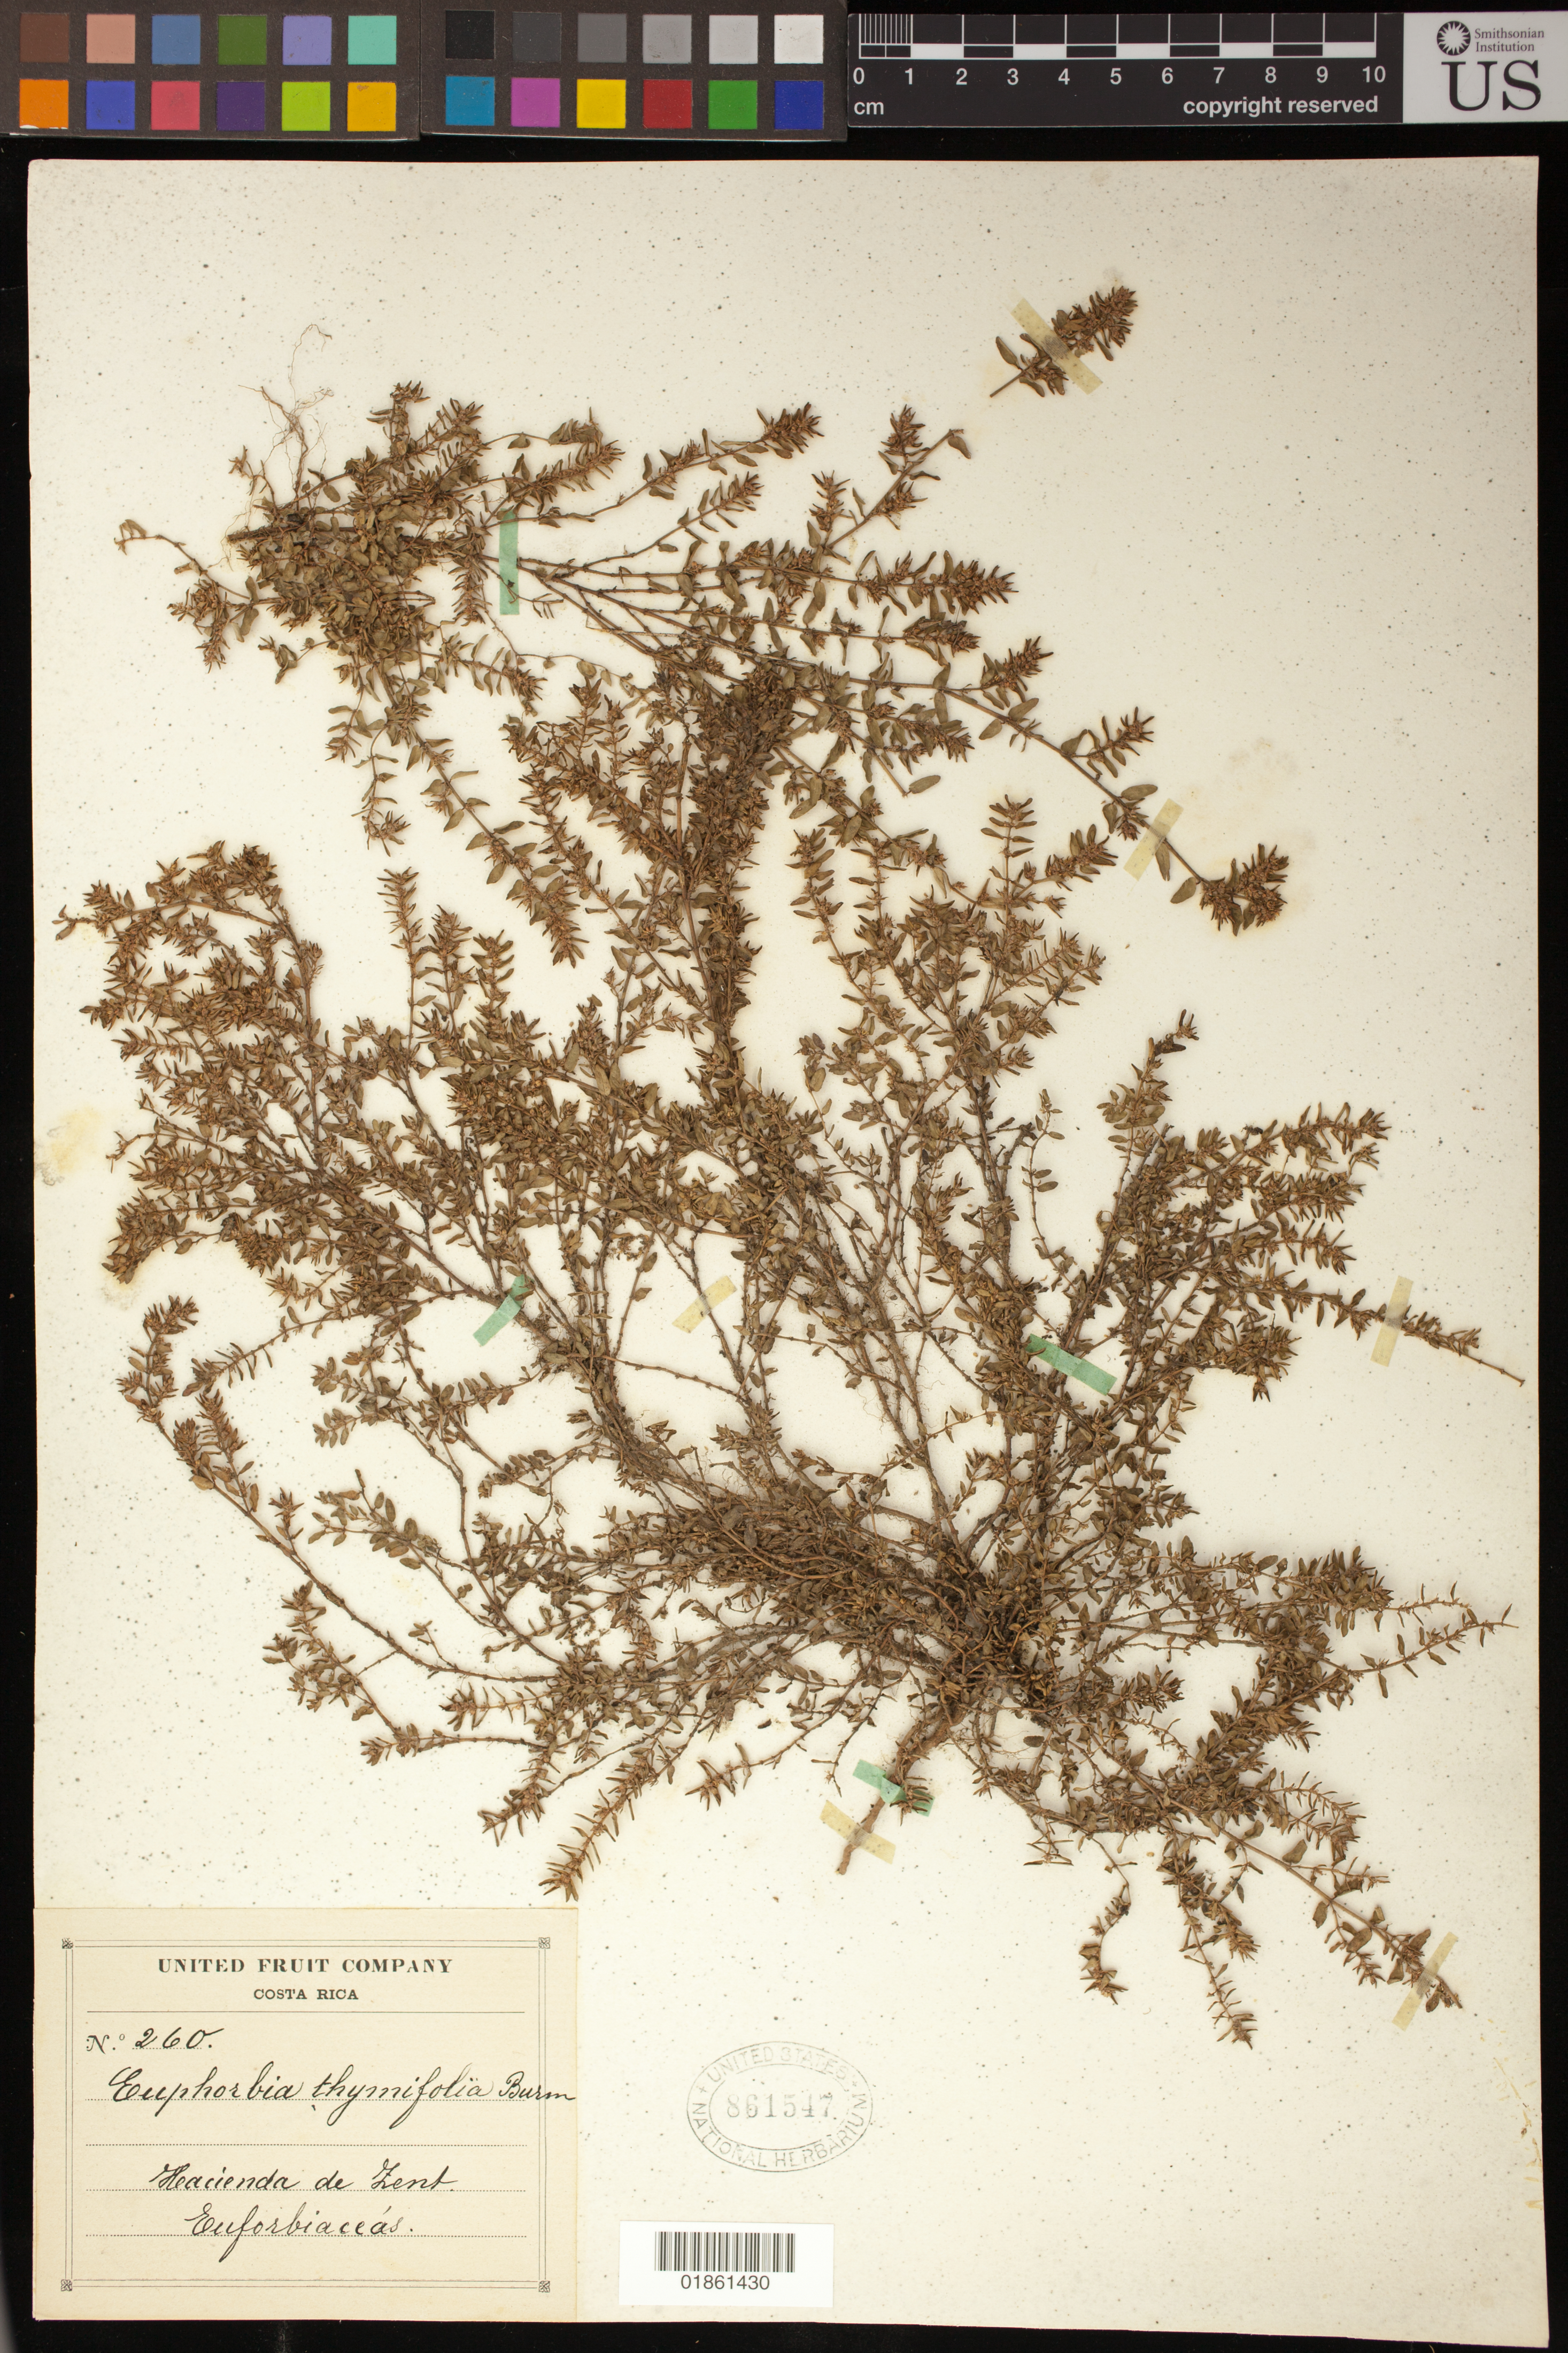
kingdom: Plantae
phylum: Tracheophyta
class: Magnoliopsida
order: Malpighiales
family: Euphorbiaceae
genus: Euphorbia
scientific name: Euphorbia thymifolia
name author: L.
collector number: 260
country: Costa Rica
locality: Hacienda de Trent [sp.?]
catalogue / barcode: US 861547